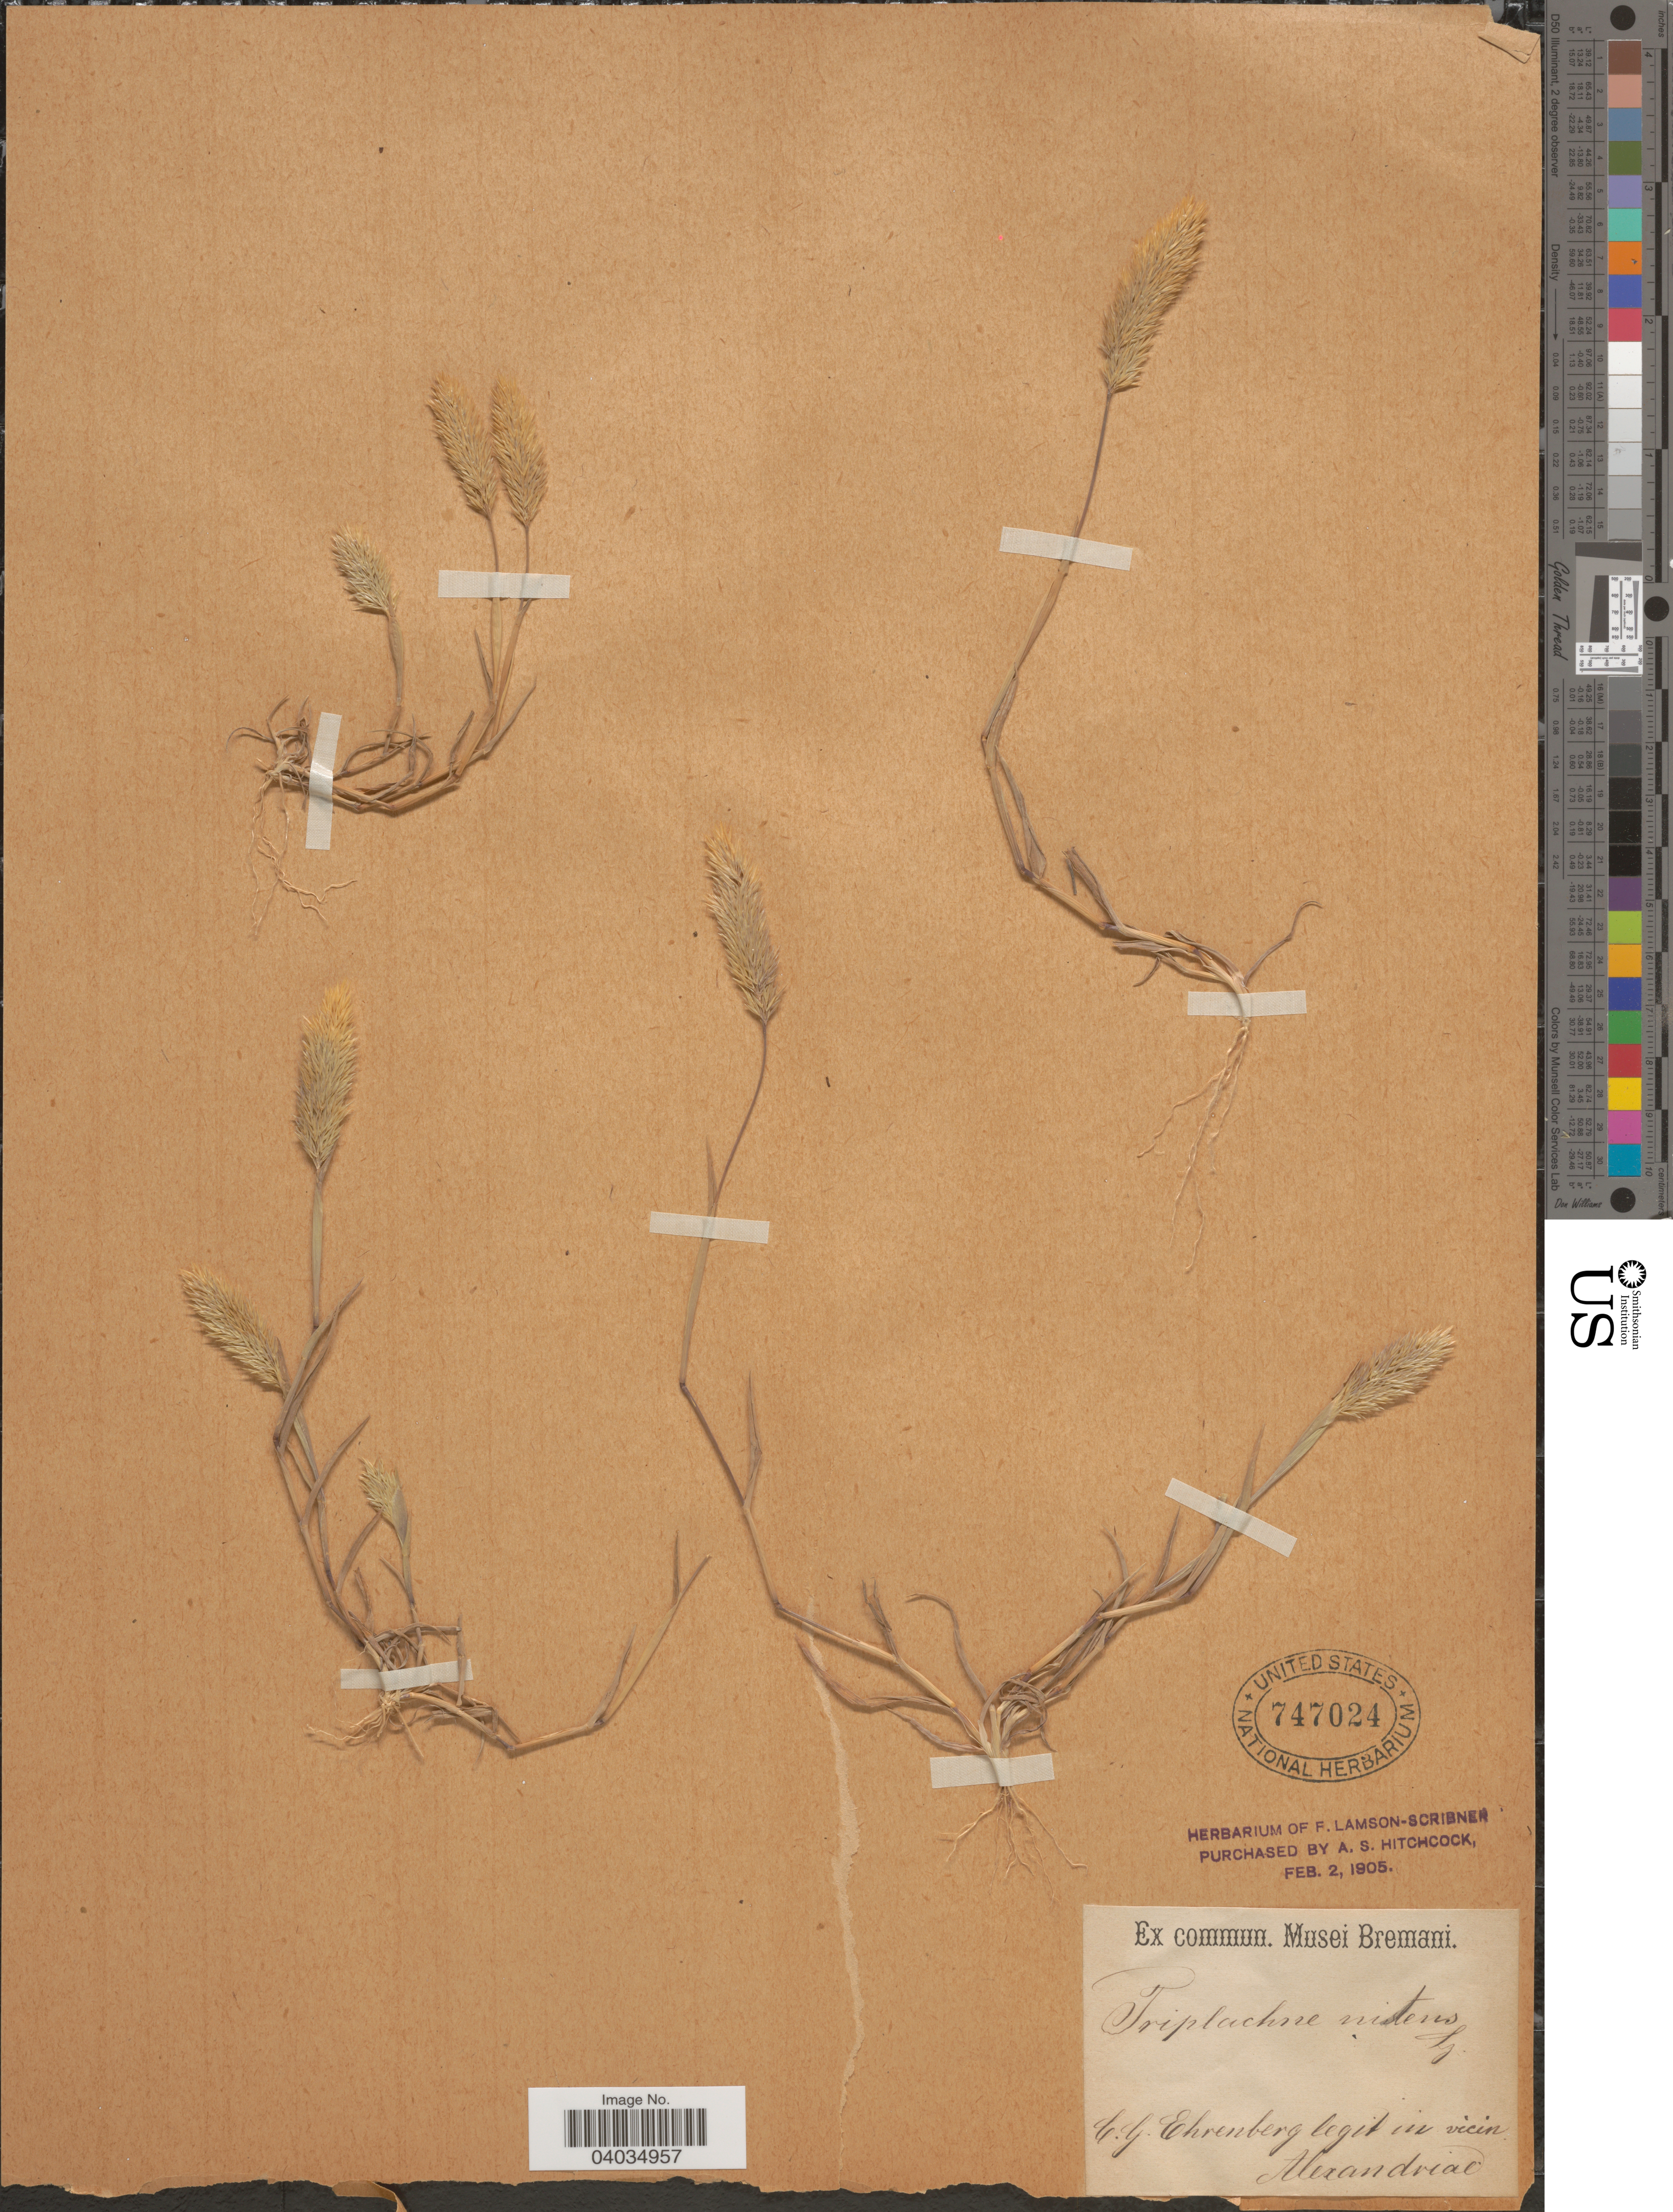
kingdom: Plantae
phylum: Tracheophyta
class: Liliopsida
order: Poales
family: Poaceae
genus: Triplachne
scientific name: Triplachne nitens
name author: (Gussone) Link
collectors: C. Ehrenberg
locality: In vicin. Alexandriae.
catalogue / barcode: US 747024